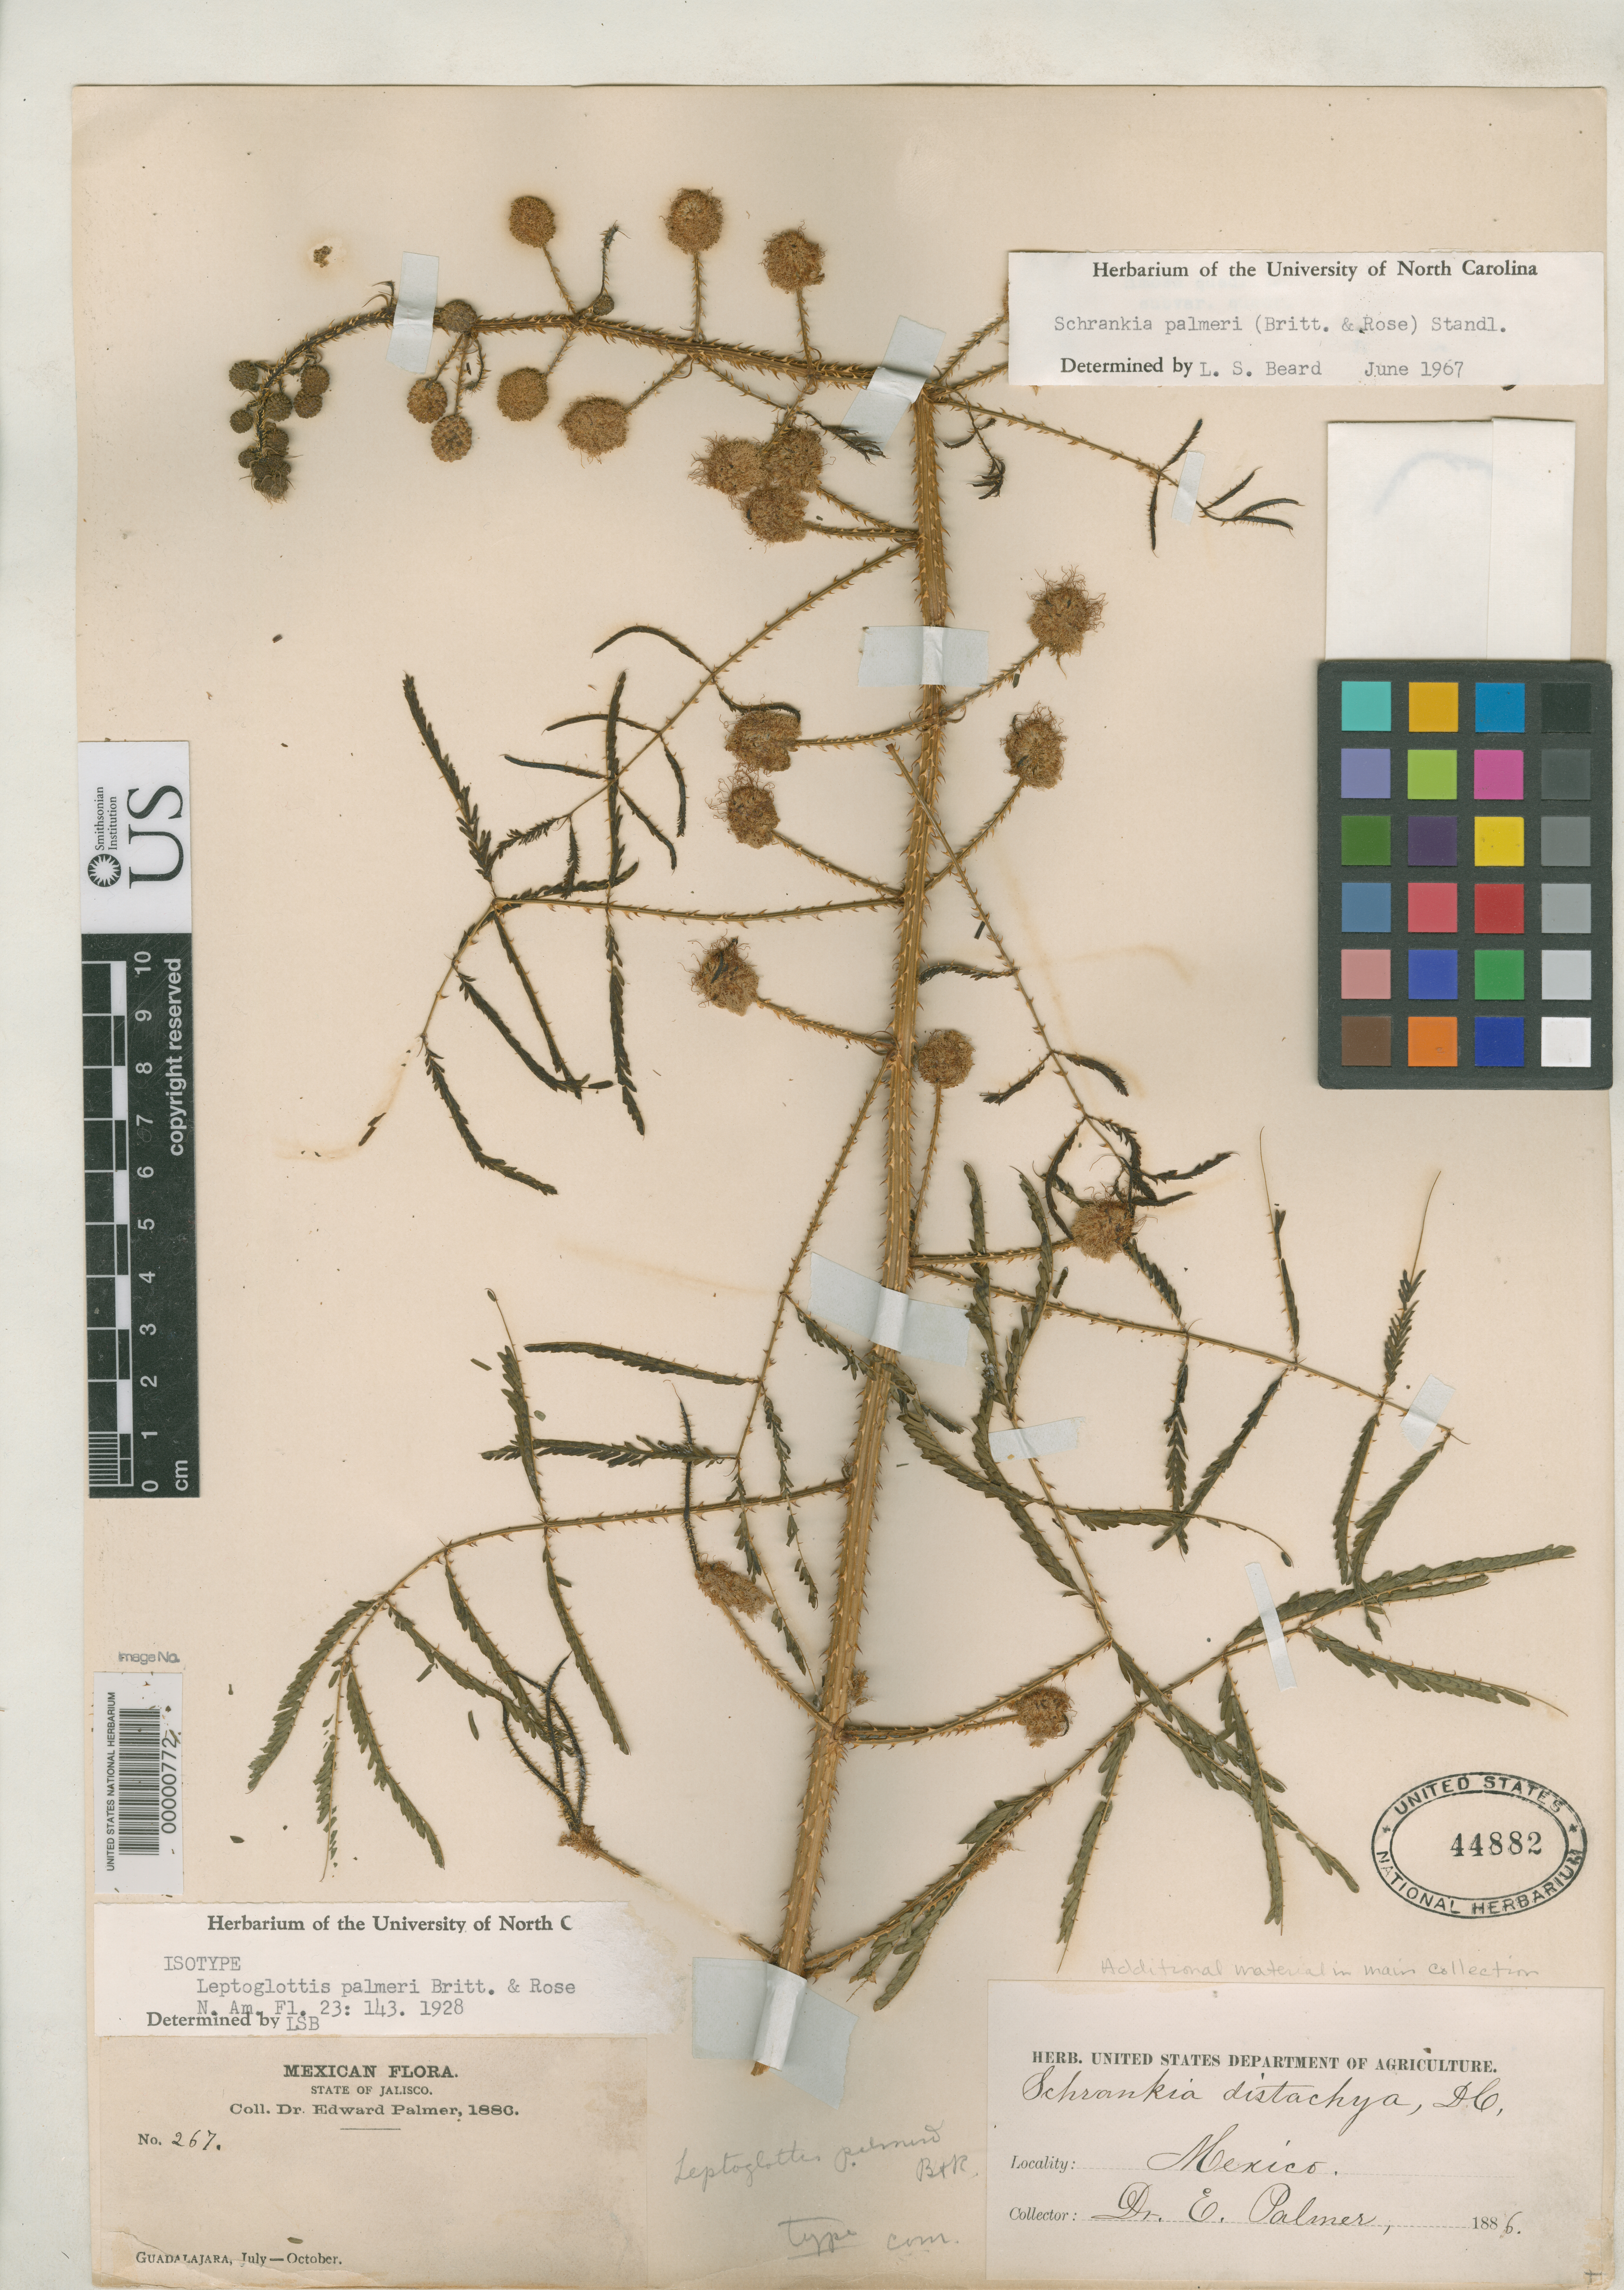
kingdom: Plantae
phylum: Tracheophyta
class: Magnoliopsida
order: Fabales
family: Fabaceae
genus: Leptoglottis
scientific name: Leptoglottis palmeri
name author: Britton & Rose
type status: Isotype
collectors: E. Palmer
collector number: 267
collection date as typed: Jul 1880 to -- Oct 1880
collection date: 1880-07/1880-10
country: Mexico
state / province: Jalisco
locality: Guadalajara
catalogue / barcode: US 44882